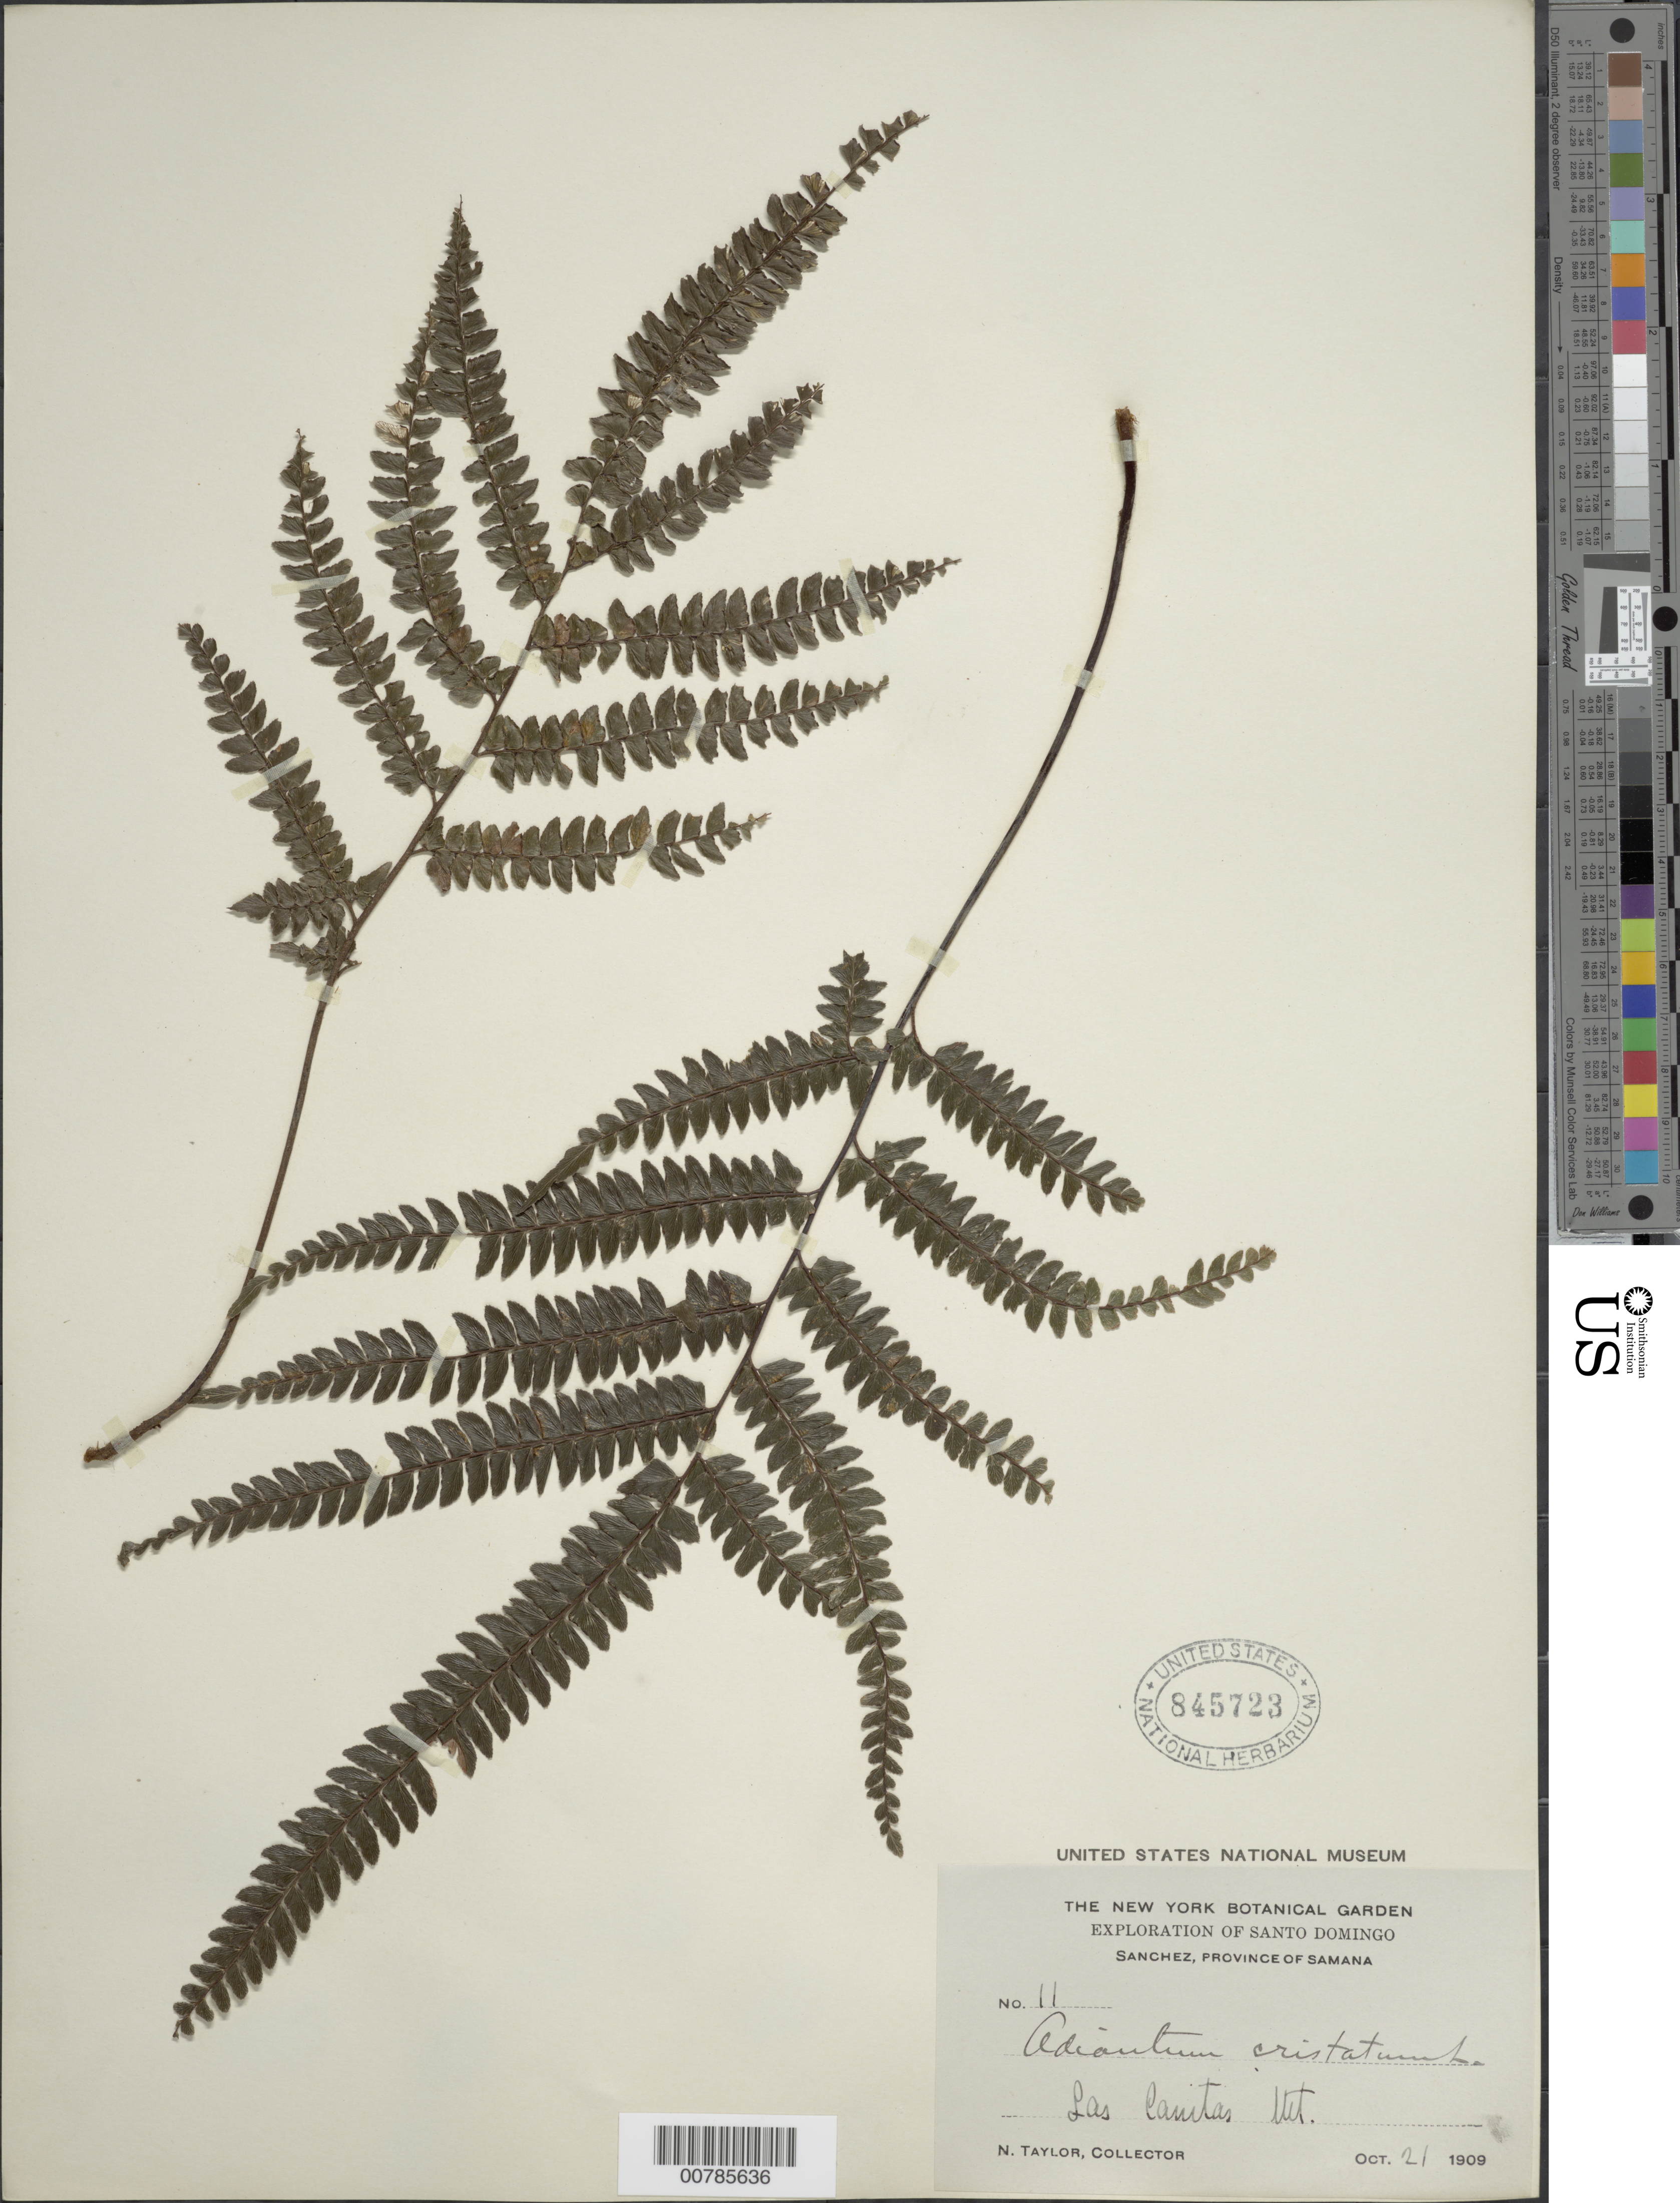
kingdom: Plantae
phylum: Tracheophyta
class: Polypodiopsida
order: Polypodiales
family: Pteridaceae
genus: Adiantum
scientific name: Adiantum pyramidale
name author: (L.) Willd.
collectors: N. Taylor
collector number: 11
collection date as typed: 21 Oct 1909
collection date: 1909-10-21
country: Dominican Republic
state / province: Samana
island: Hispaniola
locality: Sanchez, Las Manitas Mt.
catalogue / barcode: US 845723